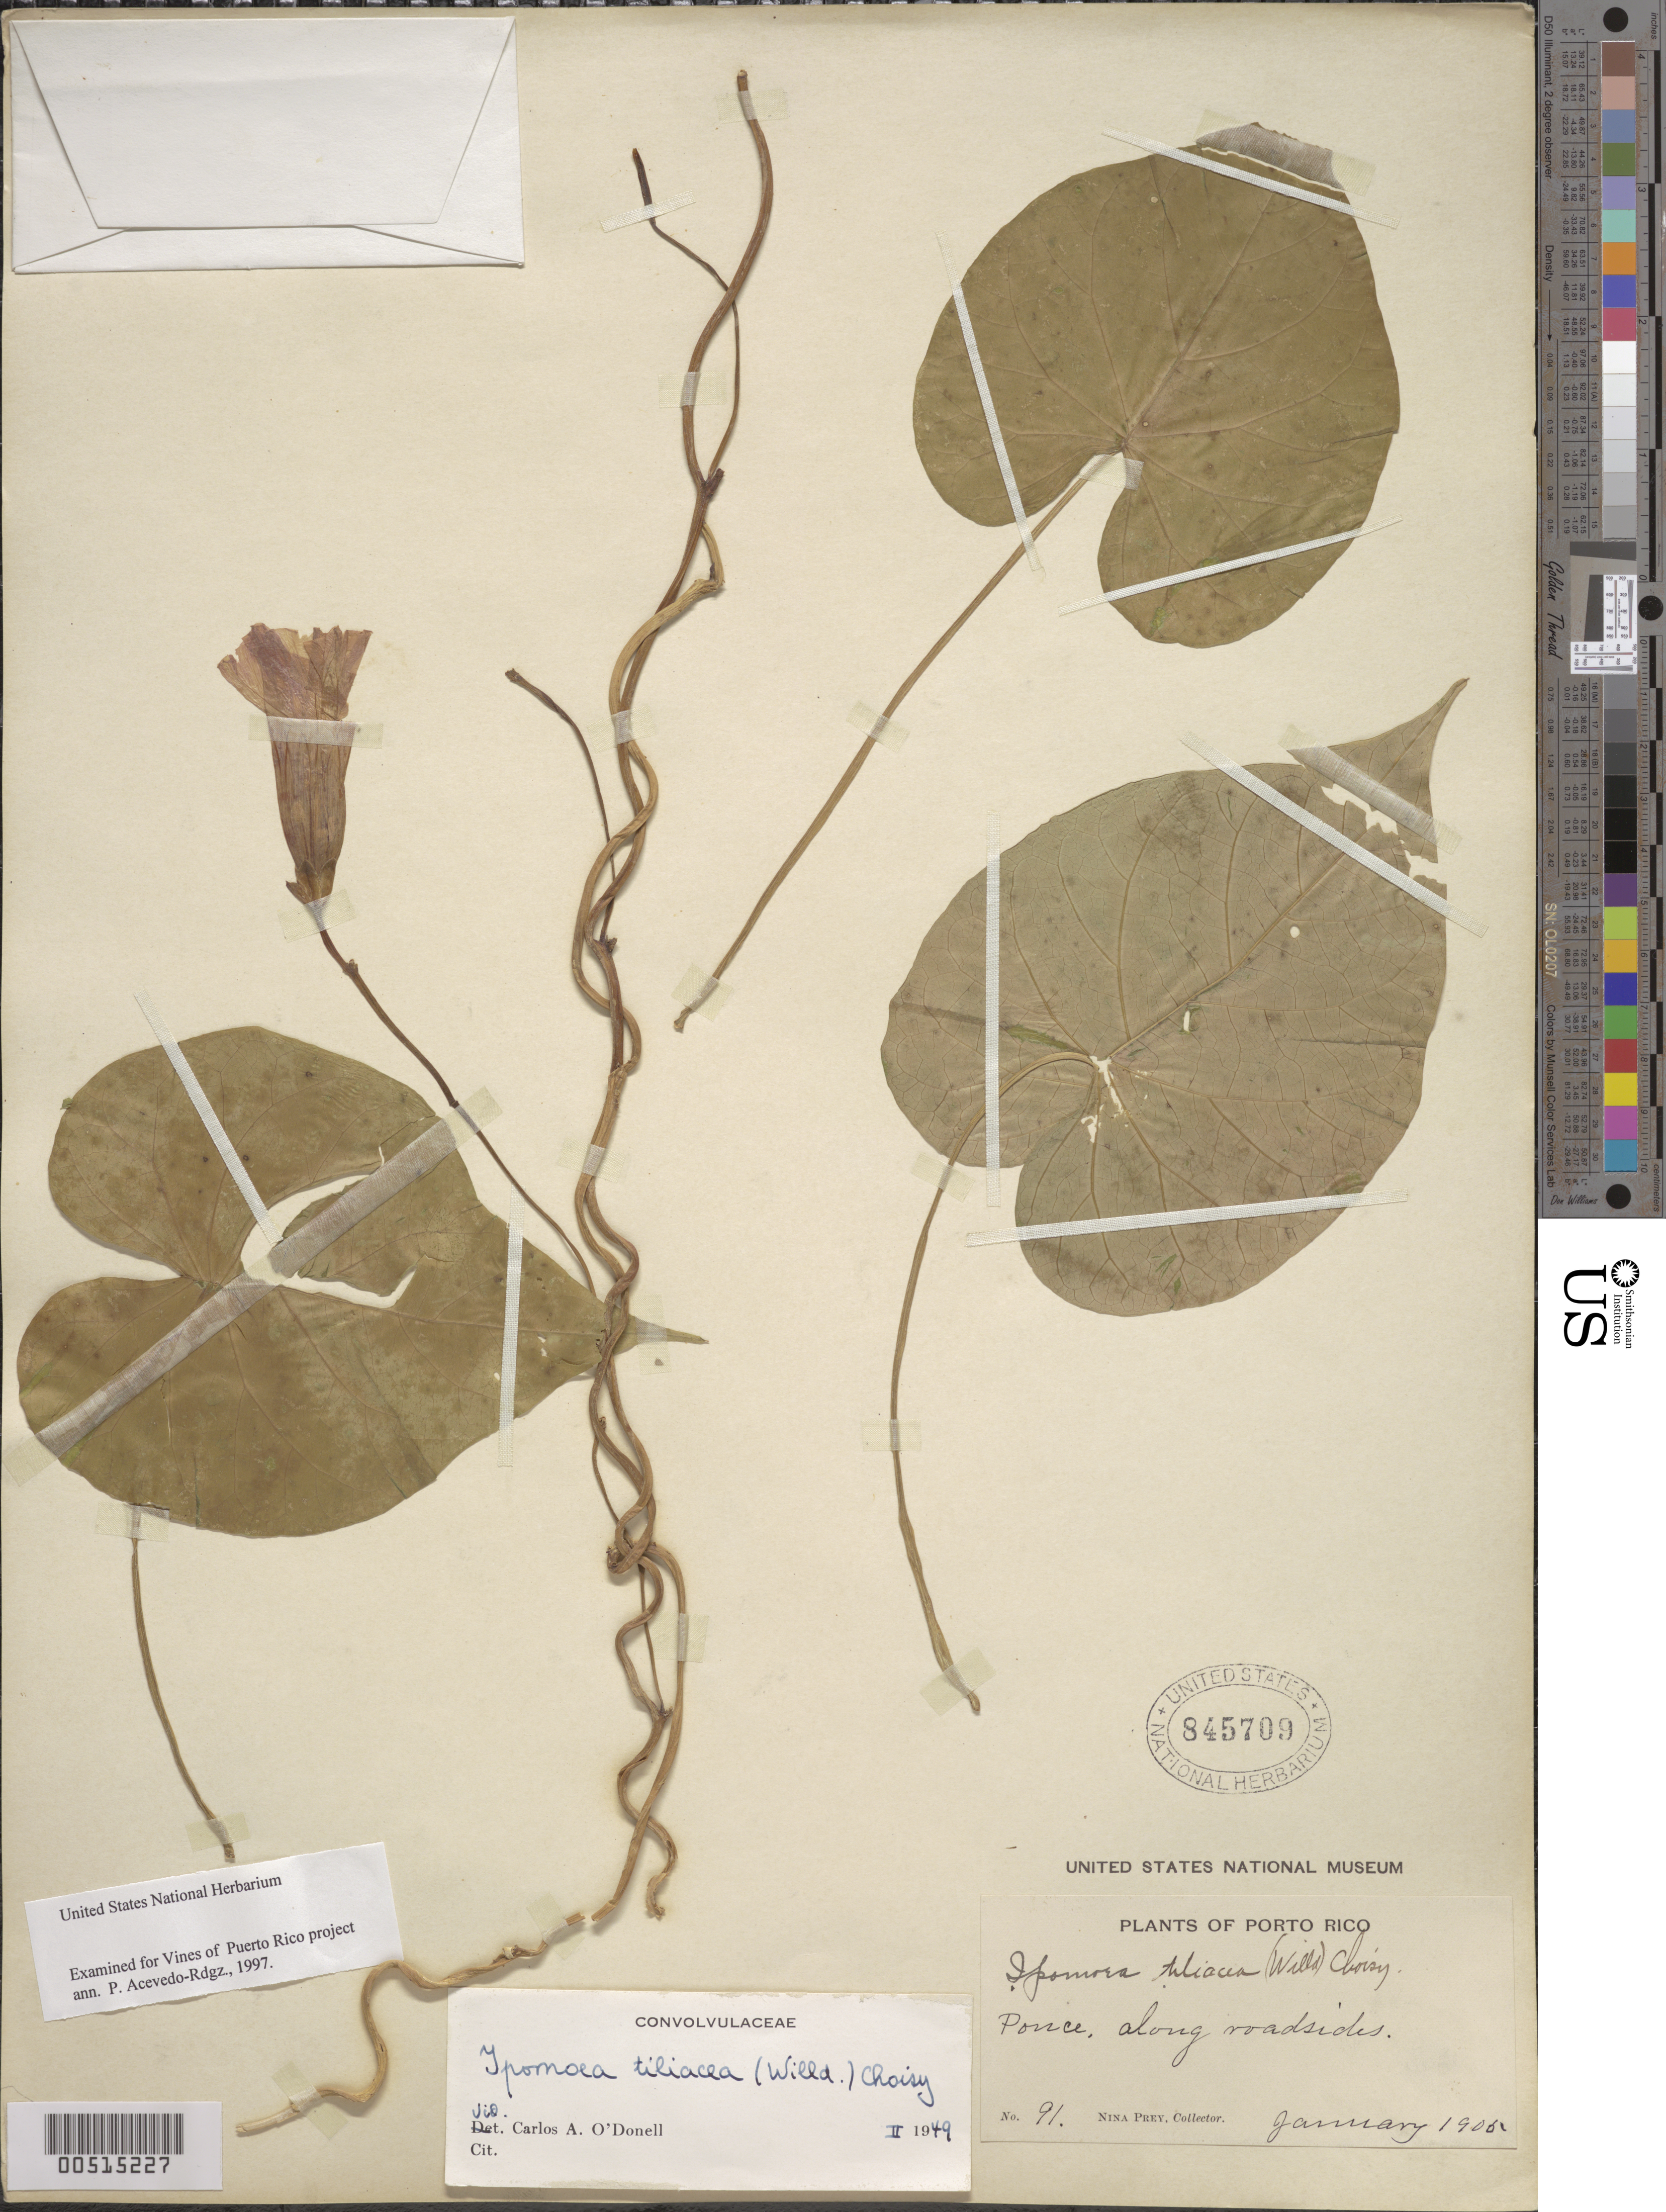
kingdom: Plantae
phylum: Tracheophyta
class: Magnoliopsida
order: Solanales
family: Convolvulaceae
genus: Ipomoea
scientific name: Ipomoea tiliacea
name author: (Willd.) Choisy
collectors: N. Prey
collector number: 91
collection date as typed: Jan 1905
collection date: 1905-01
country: Puerto Rico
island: Greater Antilles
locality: Ponce. Along roadsides.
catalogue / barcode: US 845709